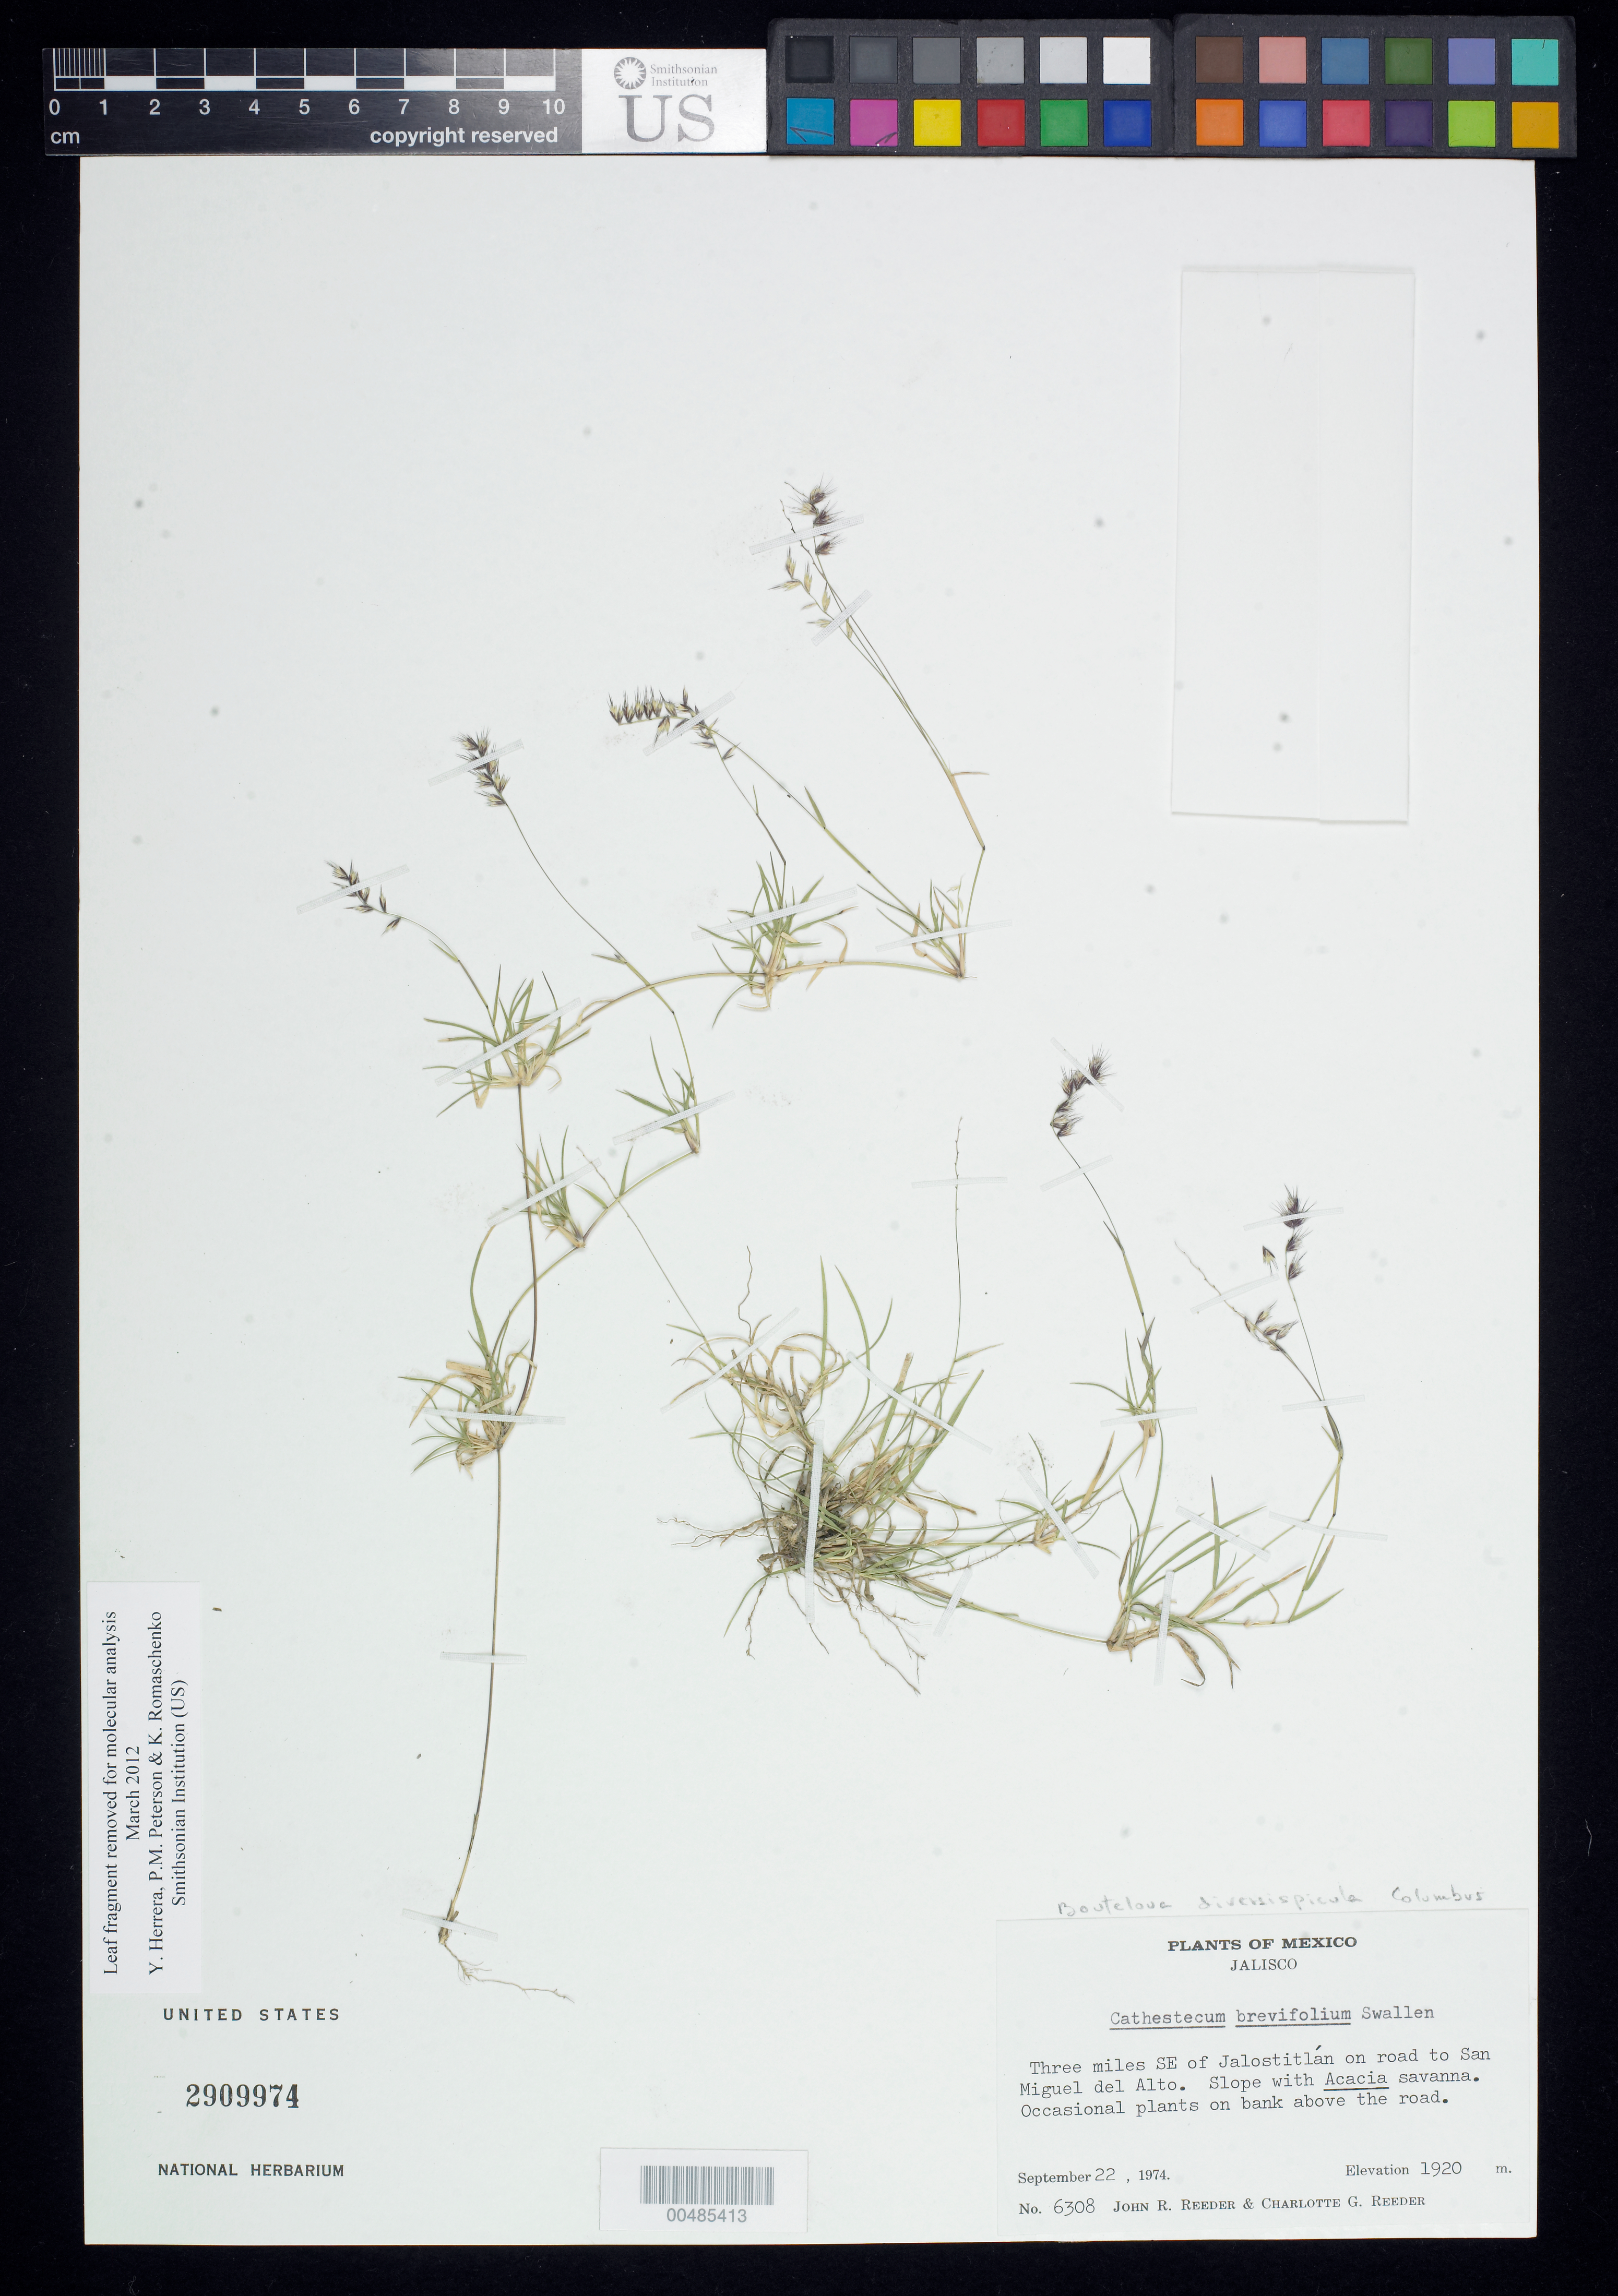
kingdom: Plantae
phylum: Tracheophyta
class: Liliopsida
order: Poales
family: Poaceae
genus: Bouteloua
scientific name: Bouteloua diversispicula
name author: Columbus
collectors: J. R. Reeder & C. G. Reeder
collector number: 6308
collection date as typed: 22 Sep 1974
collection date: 1974-09-22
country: Mexico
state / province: Jalisco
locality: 3 mi SE of Jalostitlán on road to San Miguel del Alto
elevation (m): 1920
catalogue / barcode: US 2909974